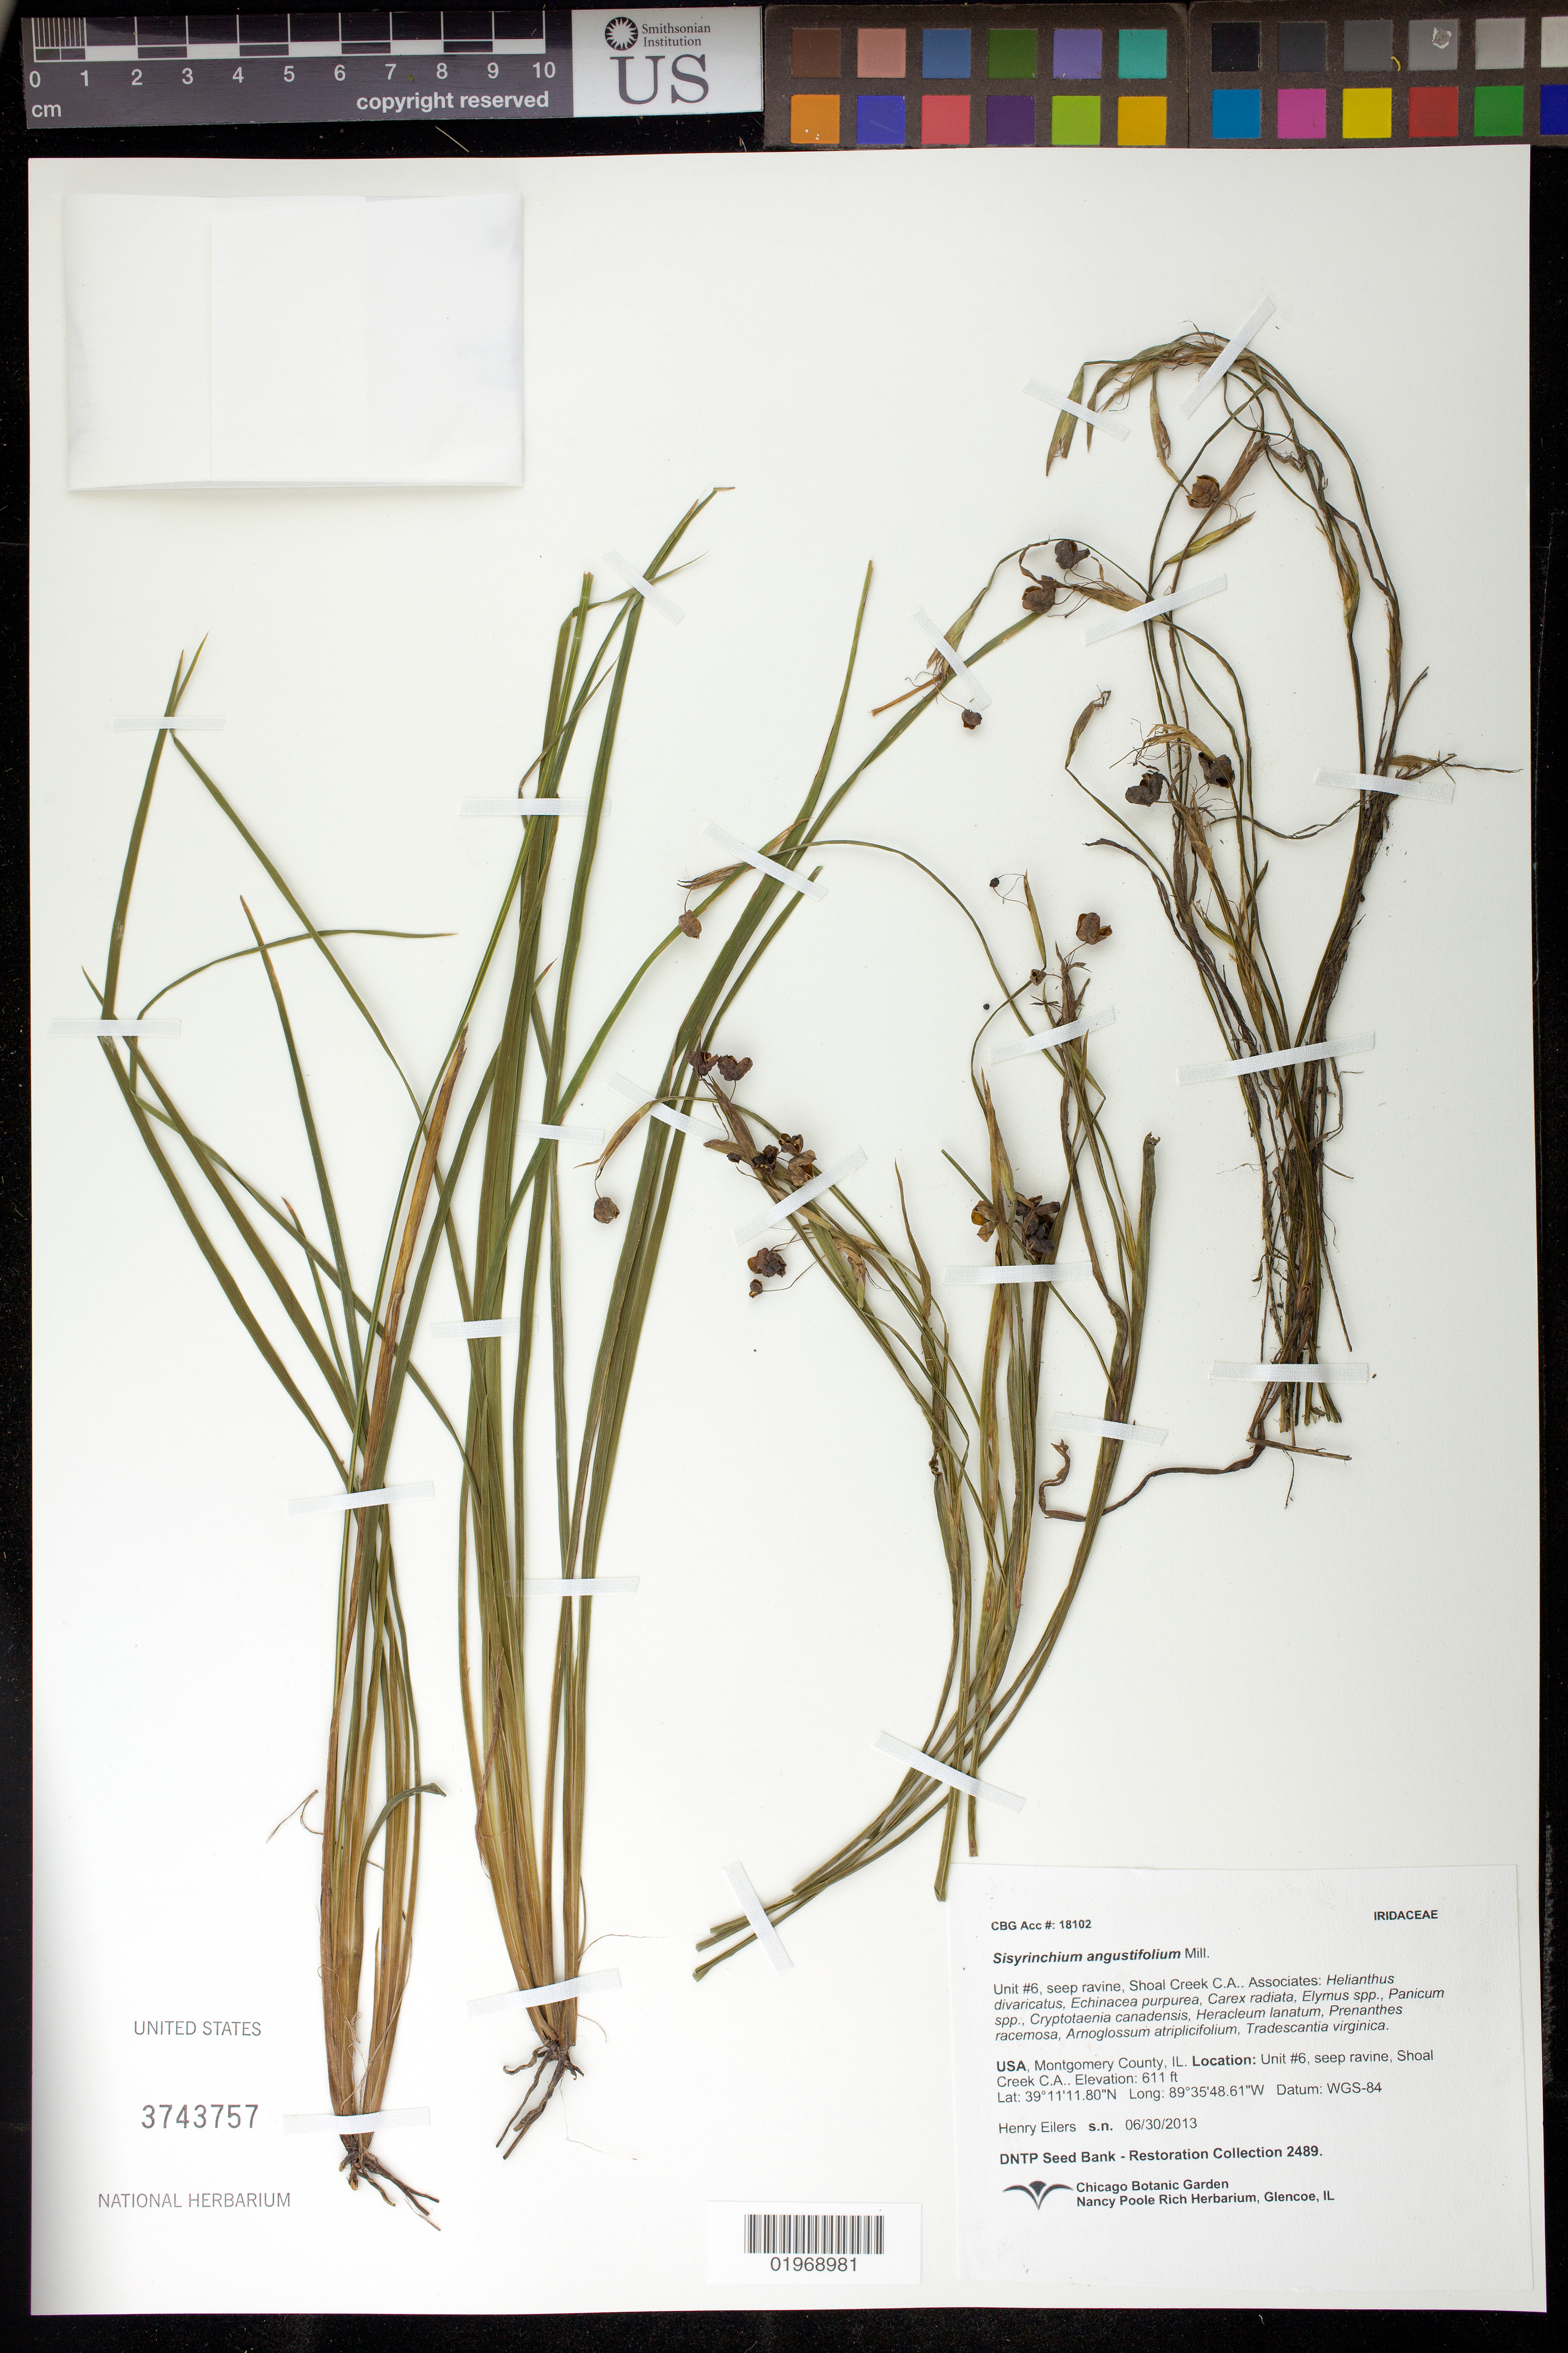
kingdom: Plantae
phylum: Tracheophyta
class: Liliopsida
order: Asparagales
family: Iridaceae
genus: Sisyrinchium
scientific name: Sisyrinchium angustifolium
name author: Mill.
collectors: H. Eilers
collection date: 2013-06-30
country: United States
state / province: Illinois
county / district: Montgomery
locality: Shoal Creek C. A., unit #6, Litchfield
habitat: Seep ravine, unit # 6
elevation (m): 186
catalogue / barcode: US 3743757